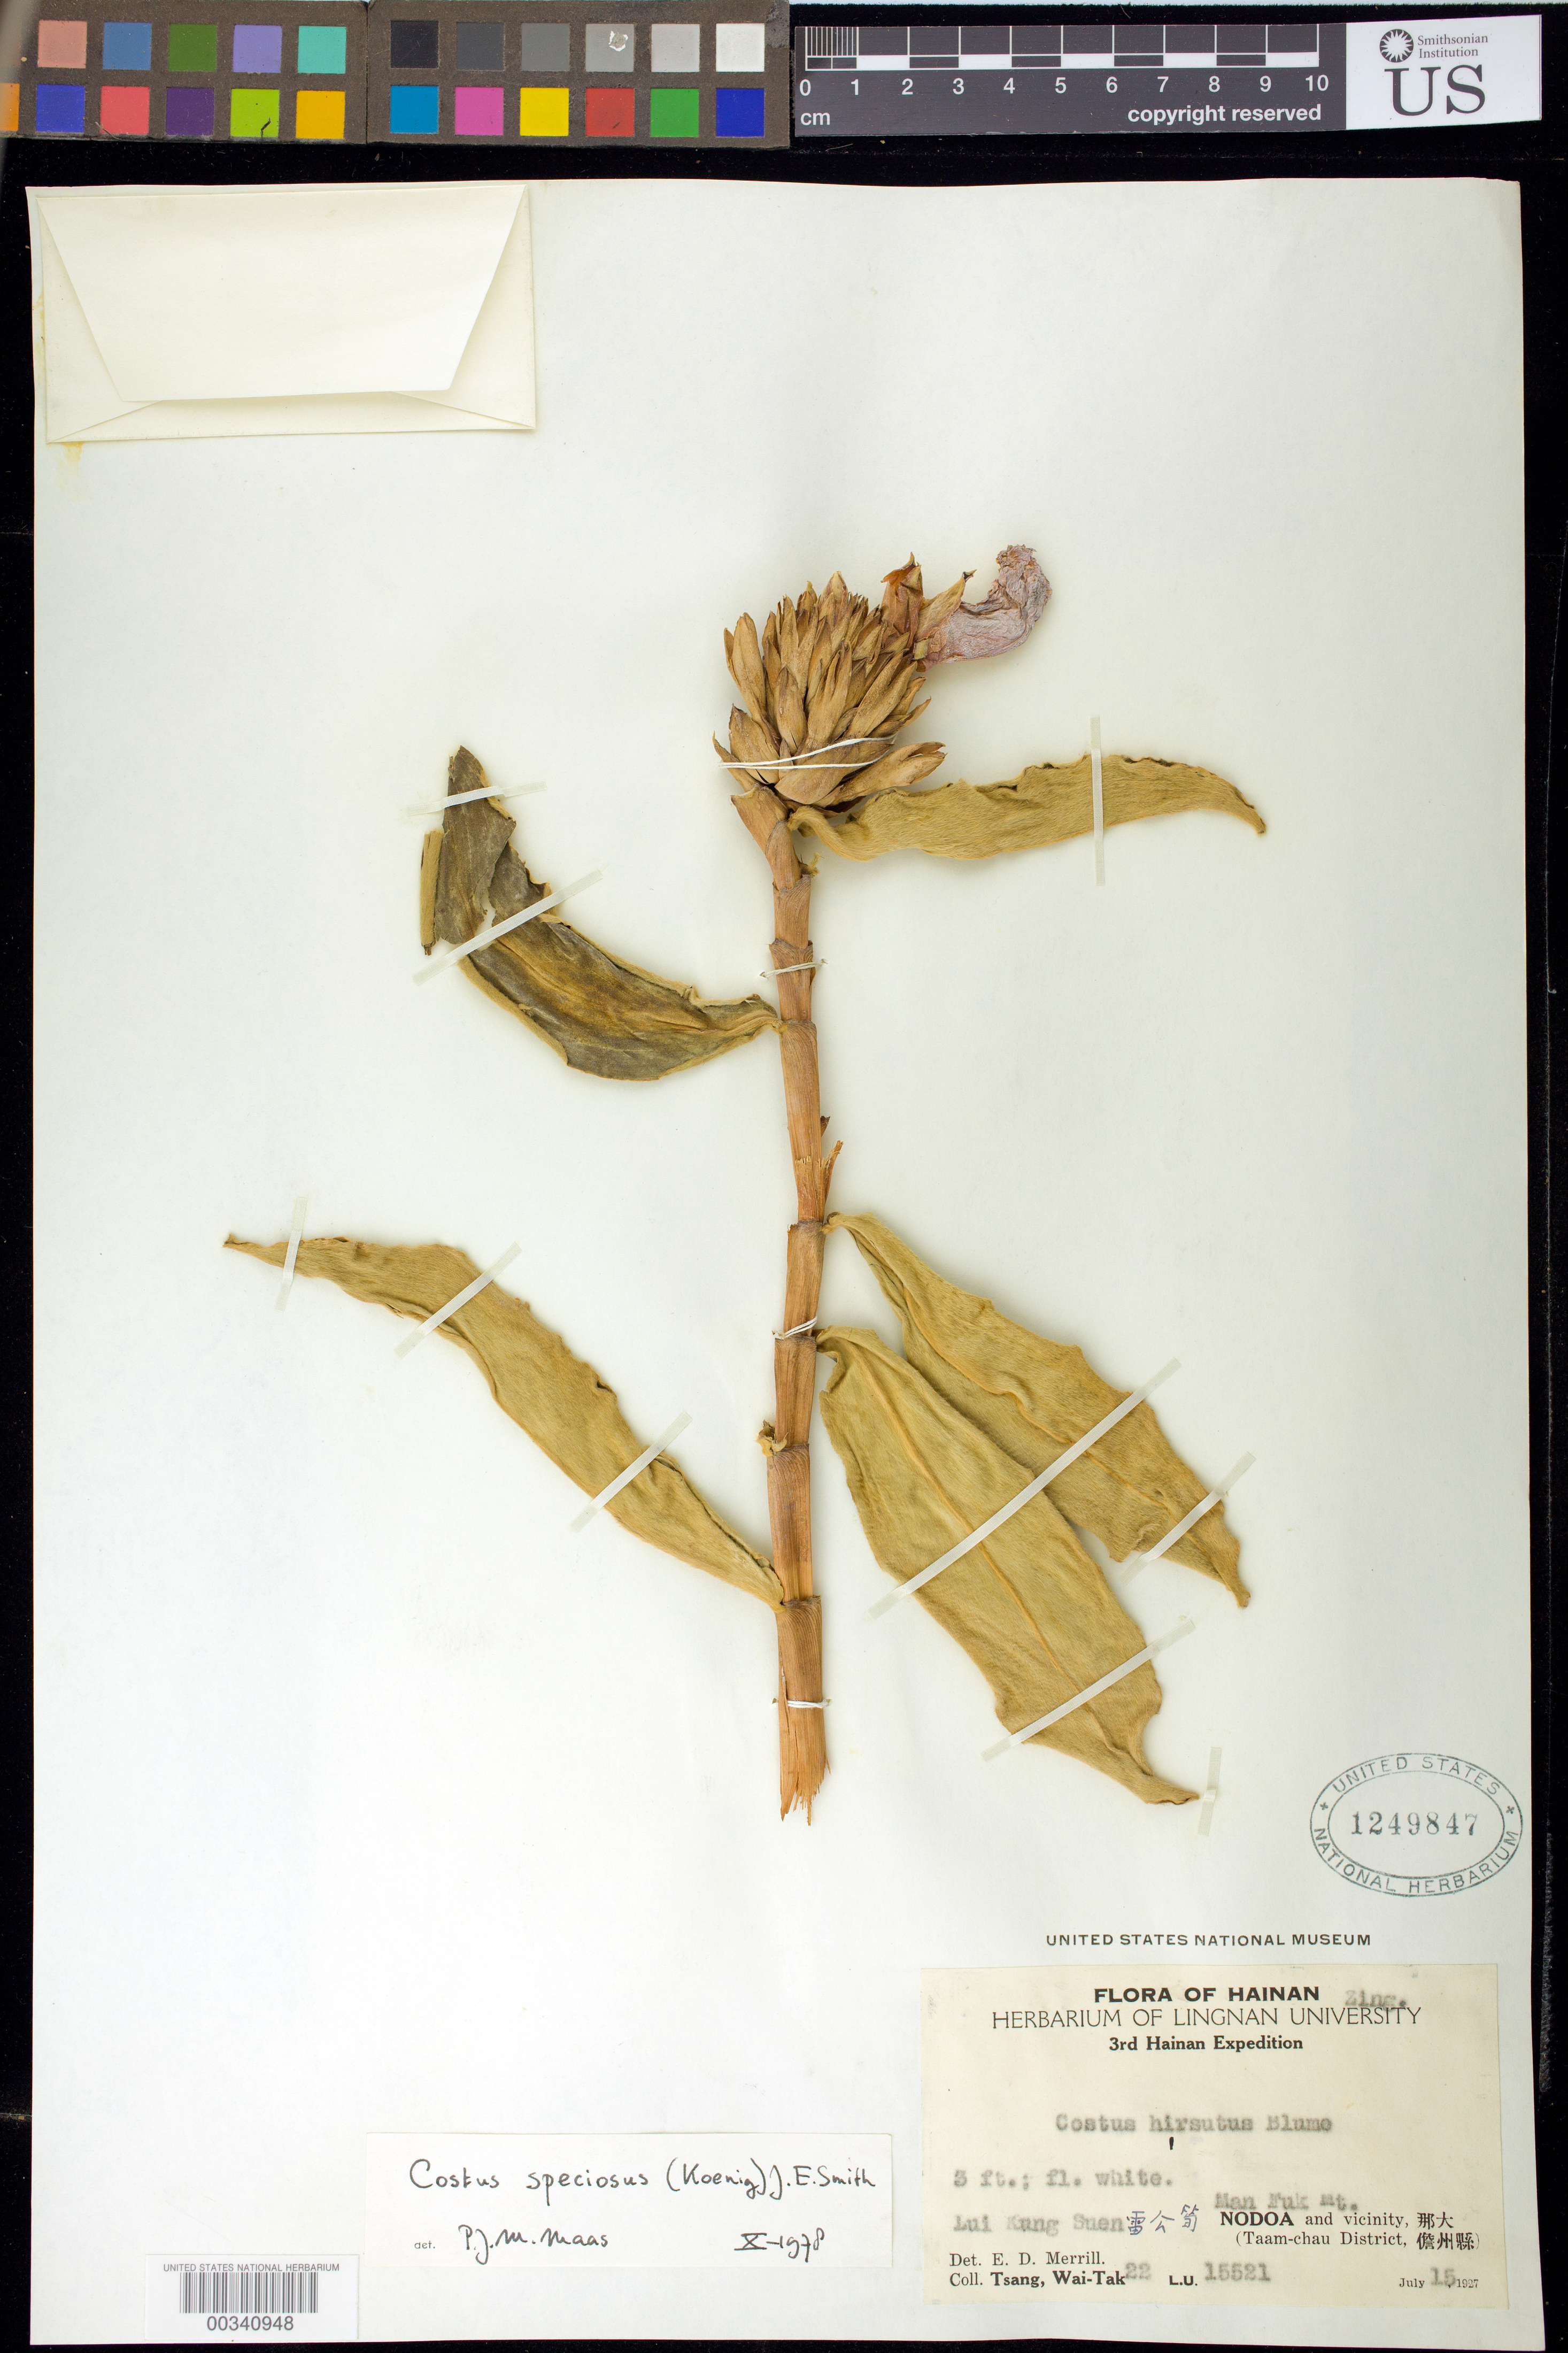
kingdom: Plantae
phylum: Tracheophyta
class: Liliopsida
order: Zingiberales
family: Costaceae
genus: Hellenia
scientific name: Hellenia speciosa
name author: (J. Koenig) S.R. Dutta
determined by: (US) Smithsonian Institution - National Museum of Natural History - Department of Botany (UNITED STATES)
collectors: W. T. Tsang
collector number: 22 / L.u. 15521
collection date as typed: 15 Jul 1927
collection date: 1927-07-15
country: China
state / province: Hainan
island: Hainan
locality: Flora of hainan, man muk mt., nodoa and vicinity, (taam-chau dist)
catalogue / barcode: US 1249847